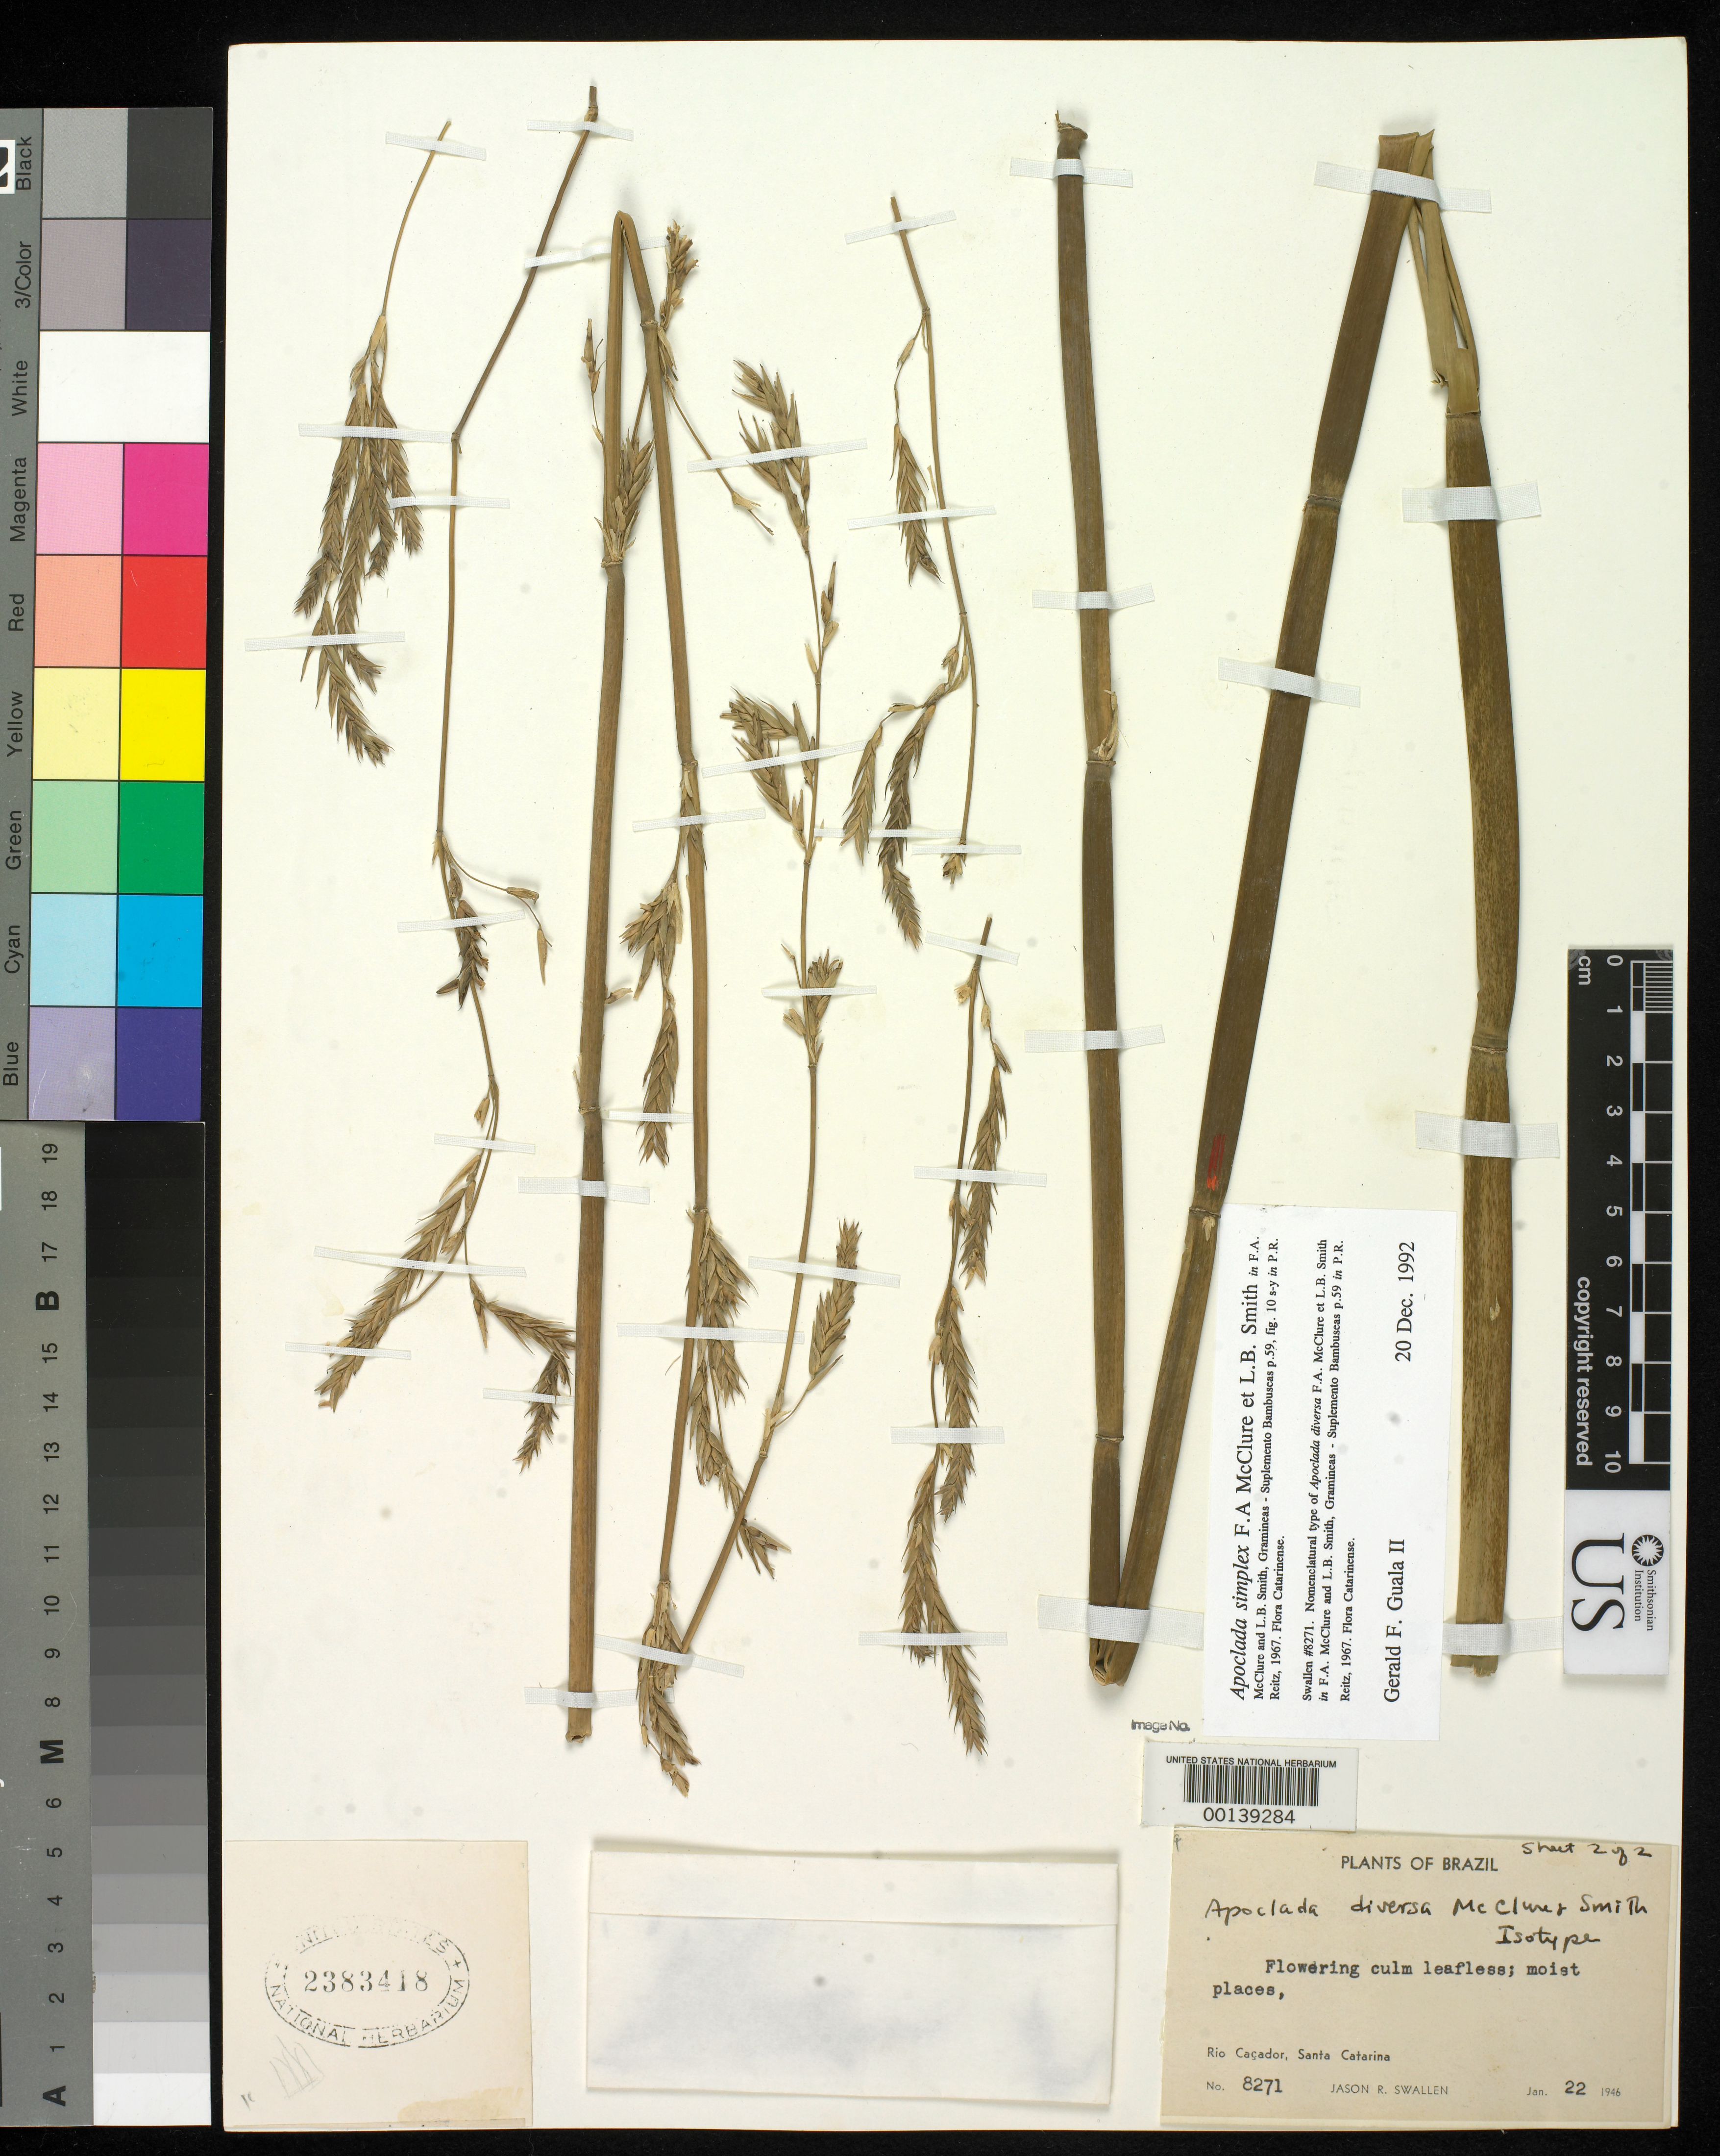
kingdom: Plantae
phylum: Tracheophyta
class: Liliopsida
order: Poales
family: Poaceae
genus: Apoclada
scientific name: Apoclada diversa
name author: McClure & L.B. Sm. in Reitz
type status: Type Collection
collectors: J. R. Swallen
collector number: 8271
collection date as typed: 22 Jan 1946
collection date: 1946-01-22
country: Brazil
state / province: Santa Catarina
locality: Cacador, Rio Cacador.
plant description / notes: Some confusion as to which specimen is holotype. US has 2 sheets with non-consecutive sheet numbers but annotated "sheet 1" (USNH 2152479) and "sheet 2" (USNH 2383418). Protologue explicitly cites 2383418 as holotype, but 2152479 is annotated as holotype.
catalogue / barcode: US 2383418